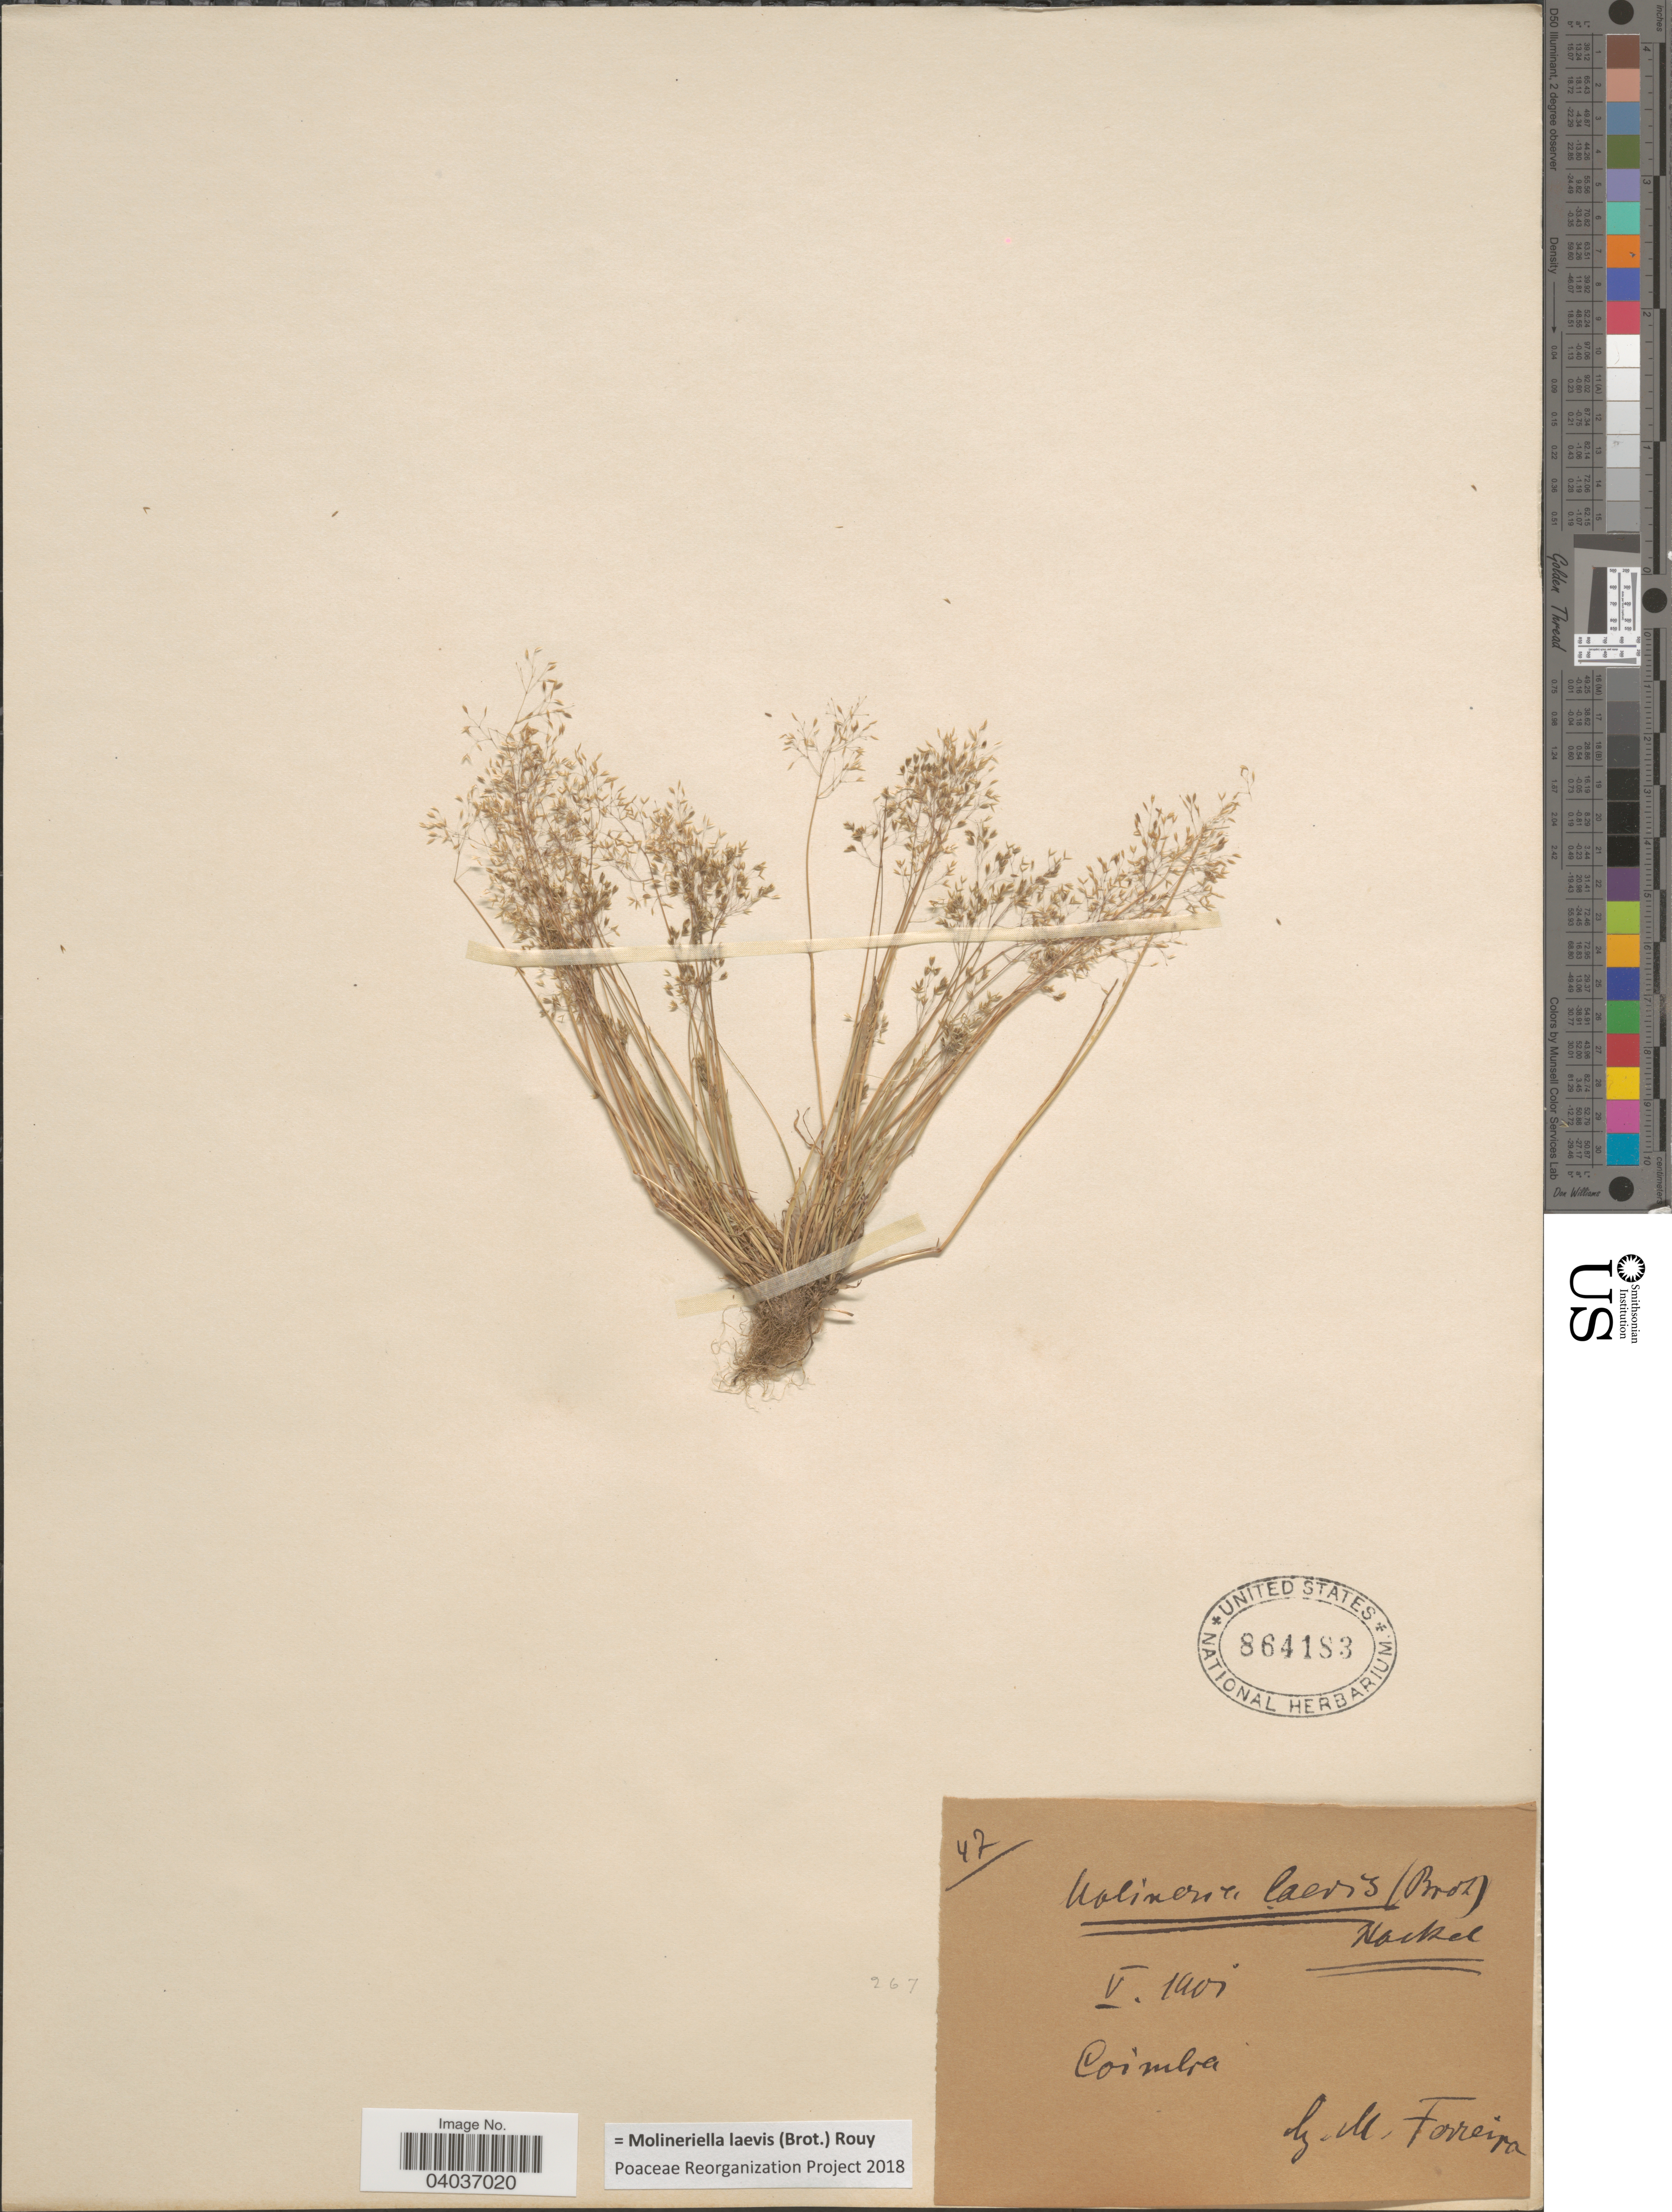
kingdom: Plantae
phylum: Tracheophyta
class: Liliopsida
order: Poales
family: Poaceae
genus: Molineriella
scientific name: Molineriella laevis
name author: (Brot.) Rouy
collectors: M. Ferreira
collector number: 47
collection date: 1901-05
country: Portugal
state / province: Coimbra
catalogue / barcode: US 864183